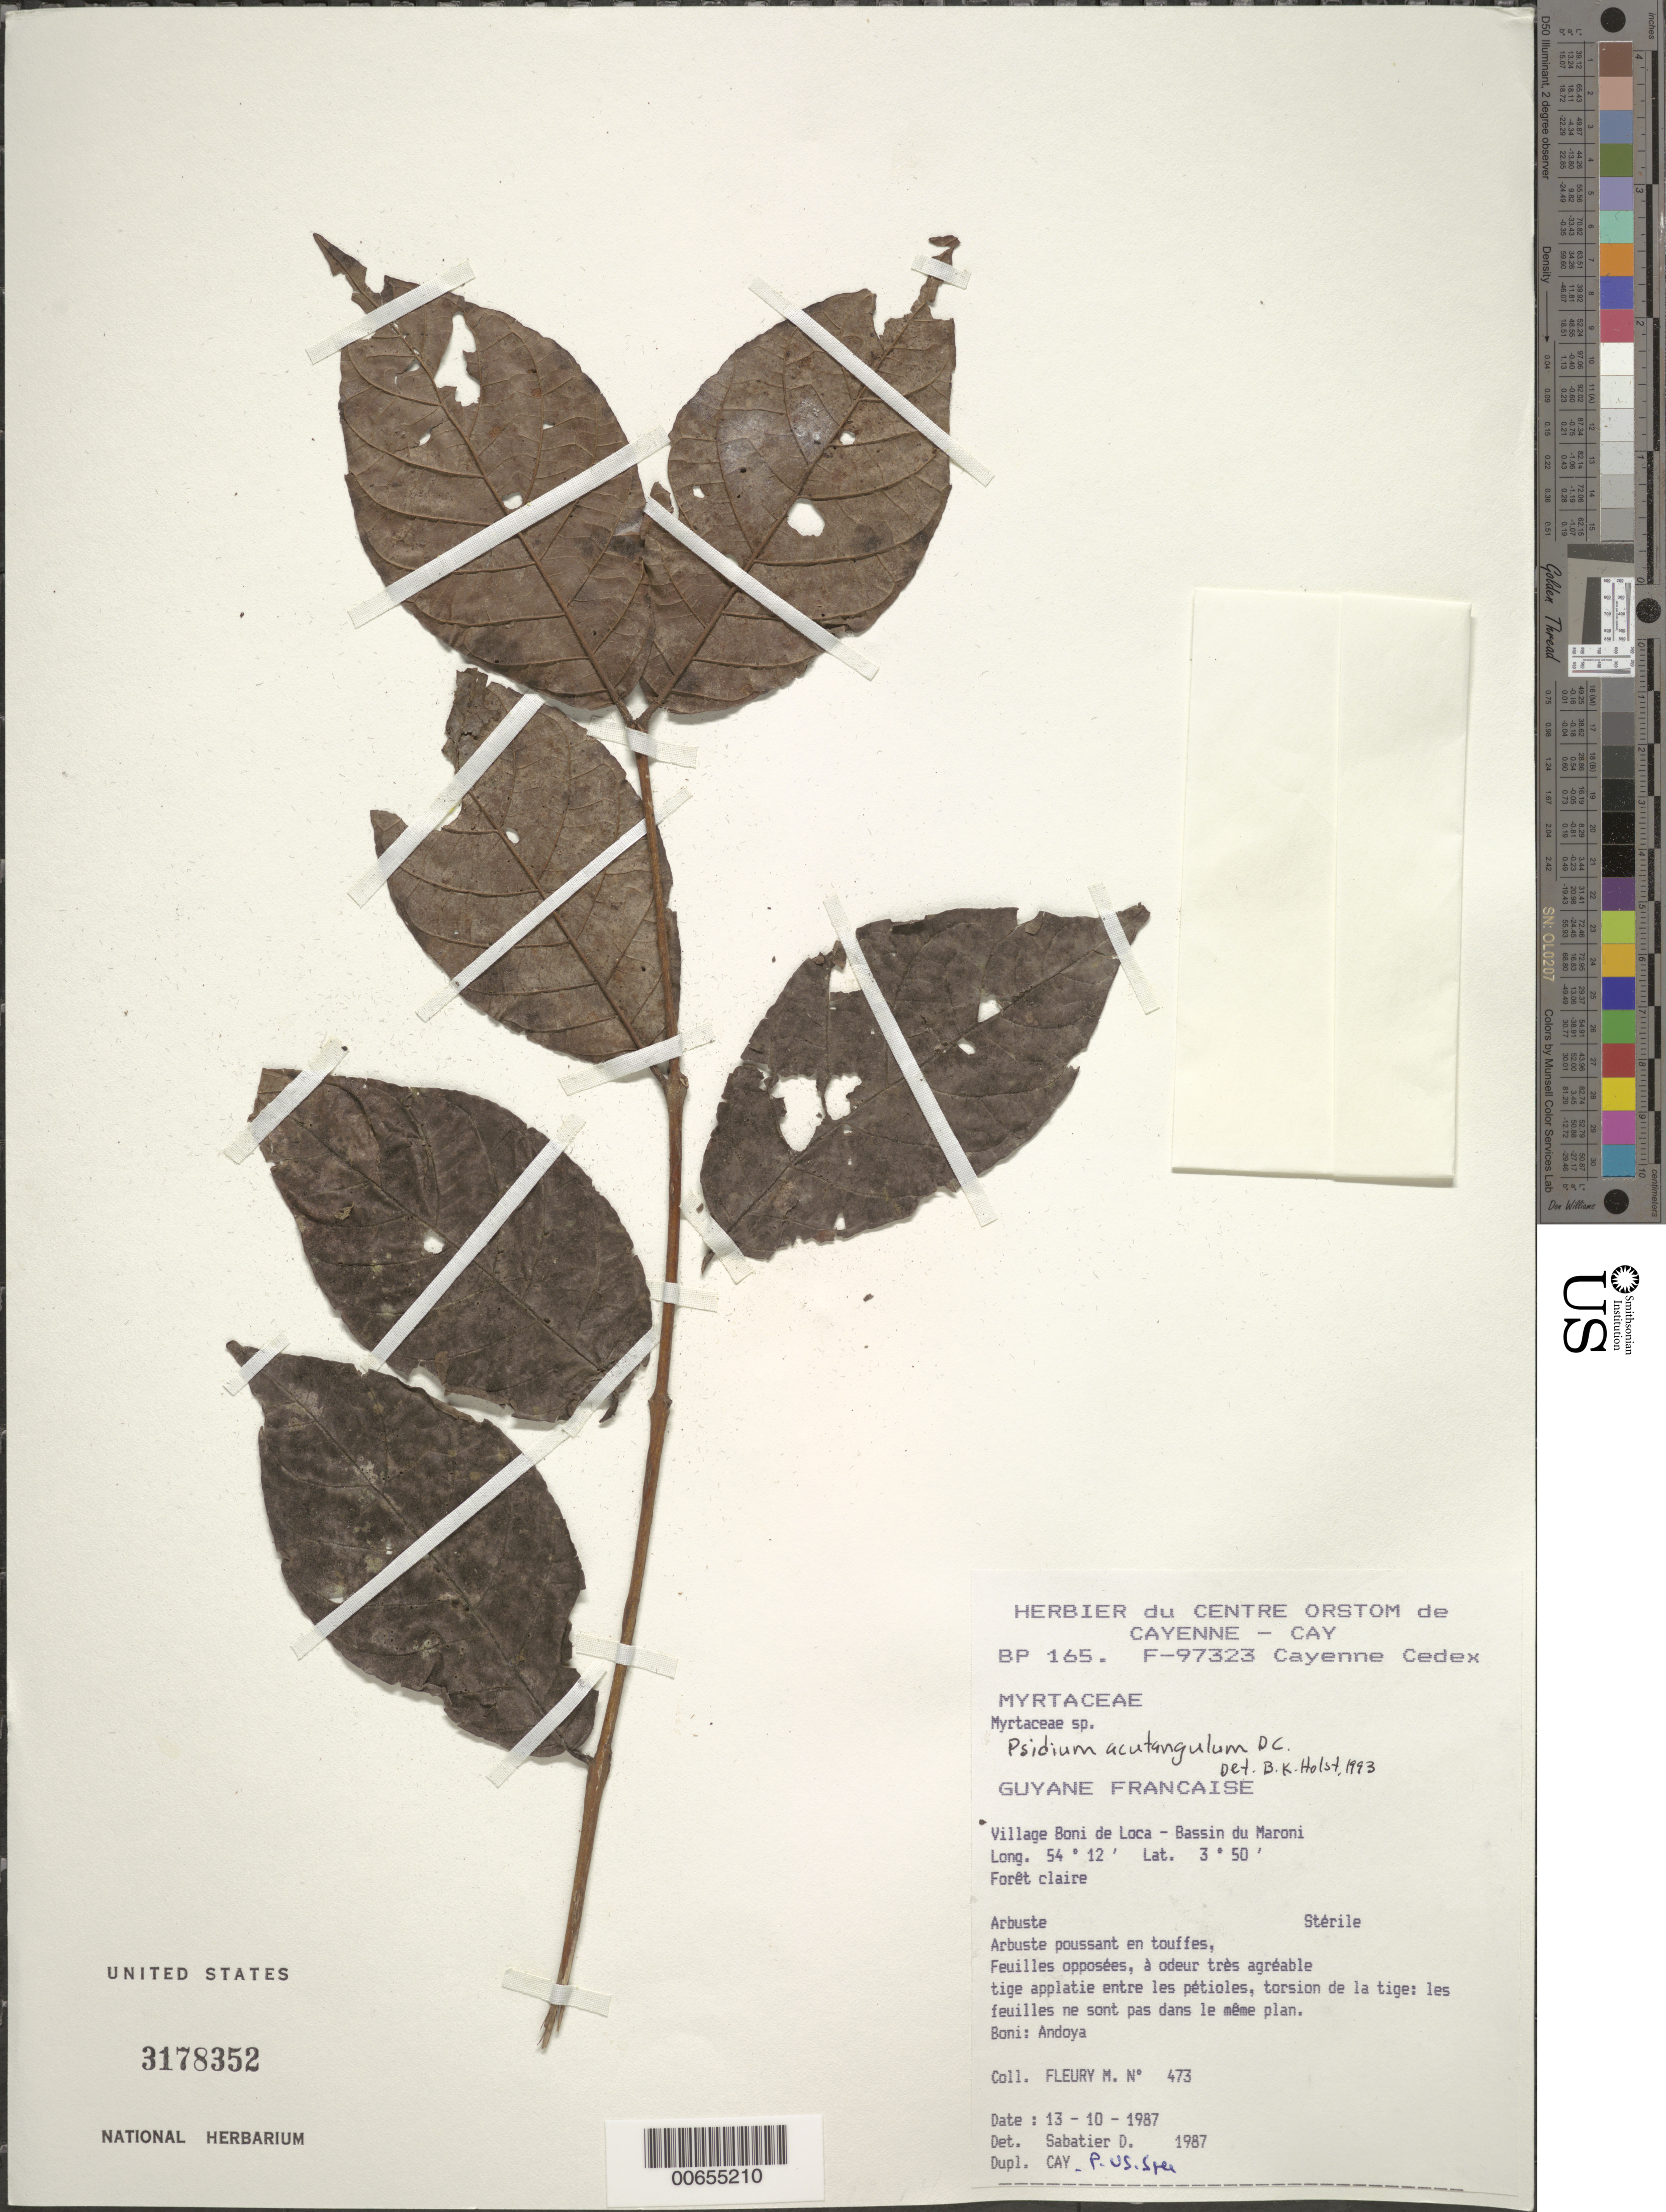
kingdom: Plantae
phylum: Tracheophyta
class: Magnoliopsida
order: Myrtales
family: Myrtaceae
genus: Psidium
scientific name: Psidium acutangulum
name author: (DC.) DC.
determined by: Holst, Bruce K.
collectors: M. Fleury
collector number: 473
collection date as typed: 13-Oct-87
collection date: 1987-10-13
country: French Guiana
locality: Village Boni de Loca, Bassin du Maroni - Lawa, Route de Bonami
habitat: Forest clearing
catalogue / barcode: US 3178352